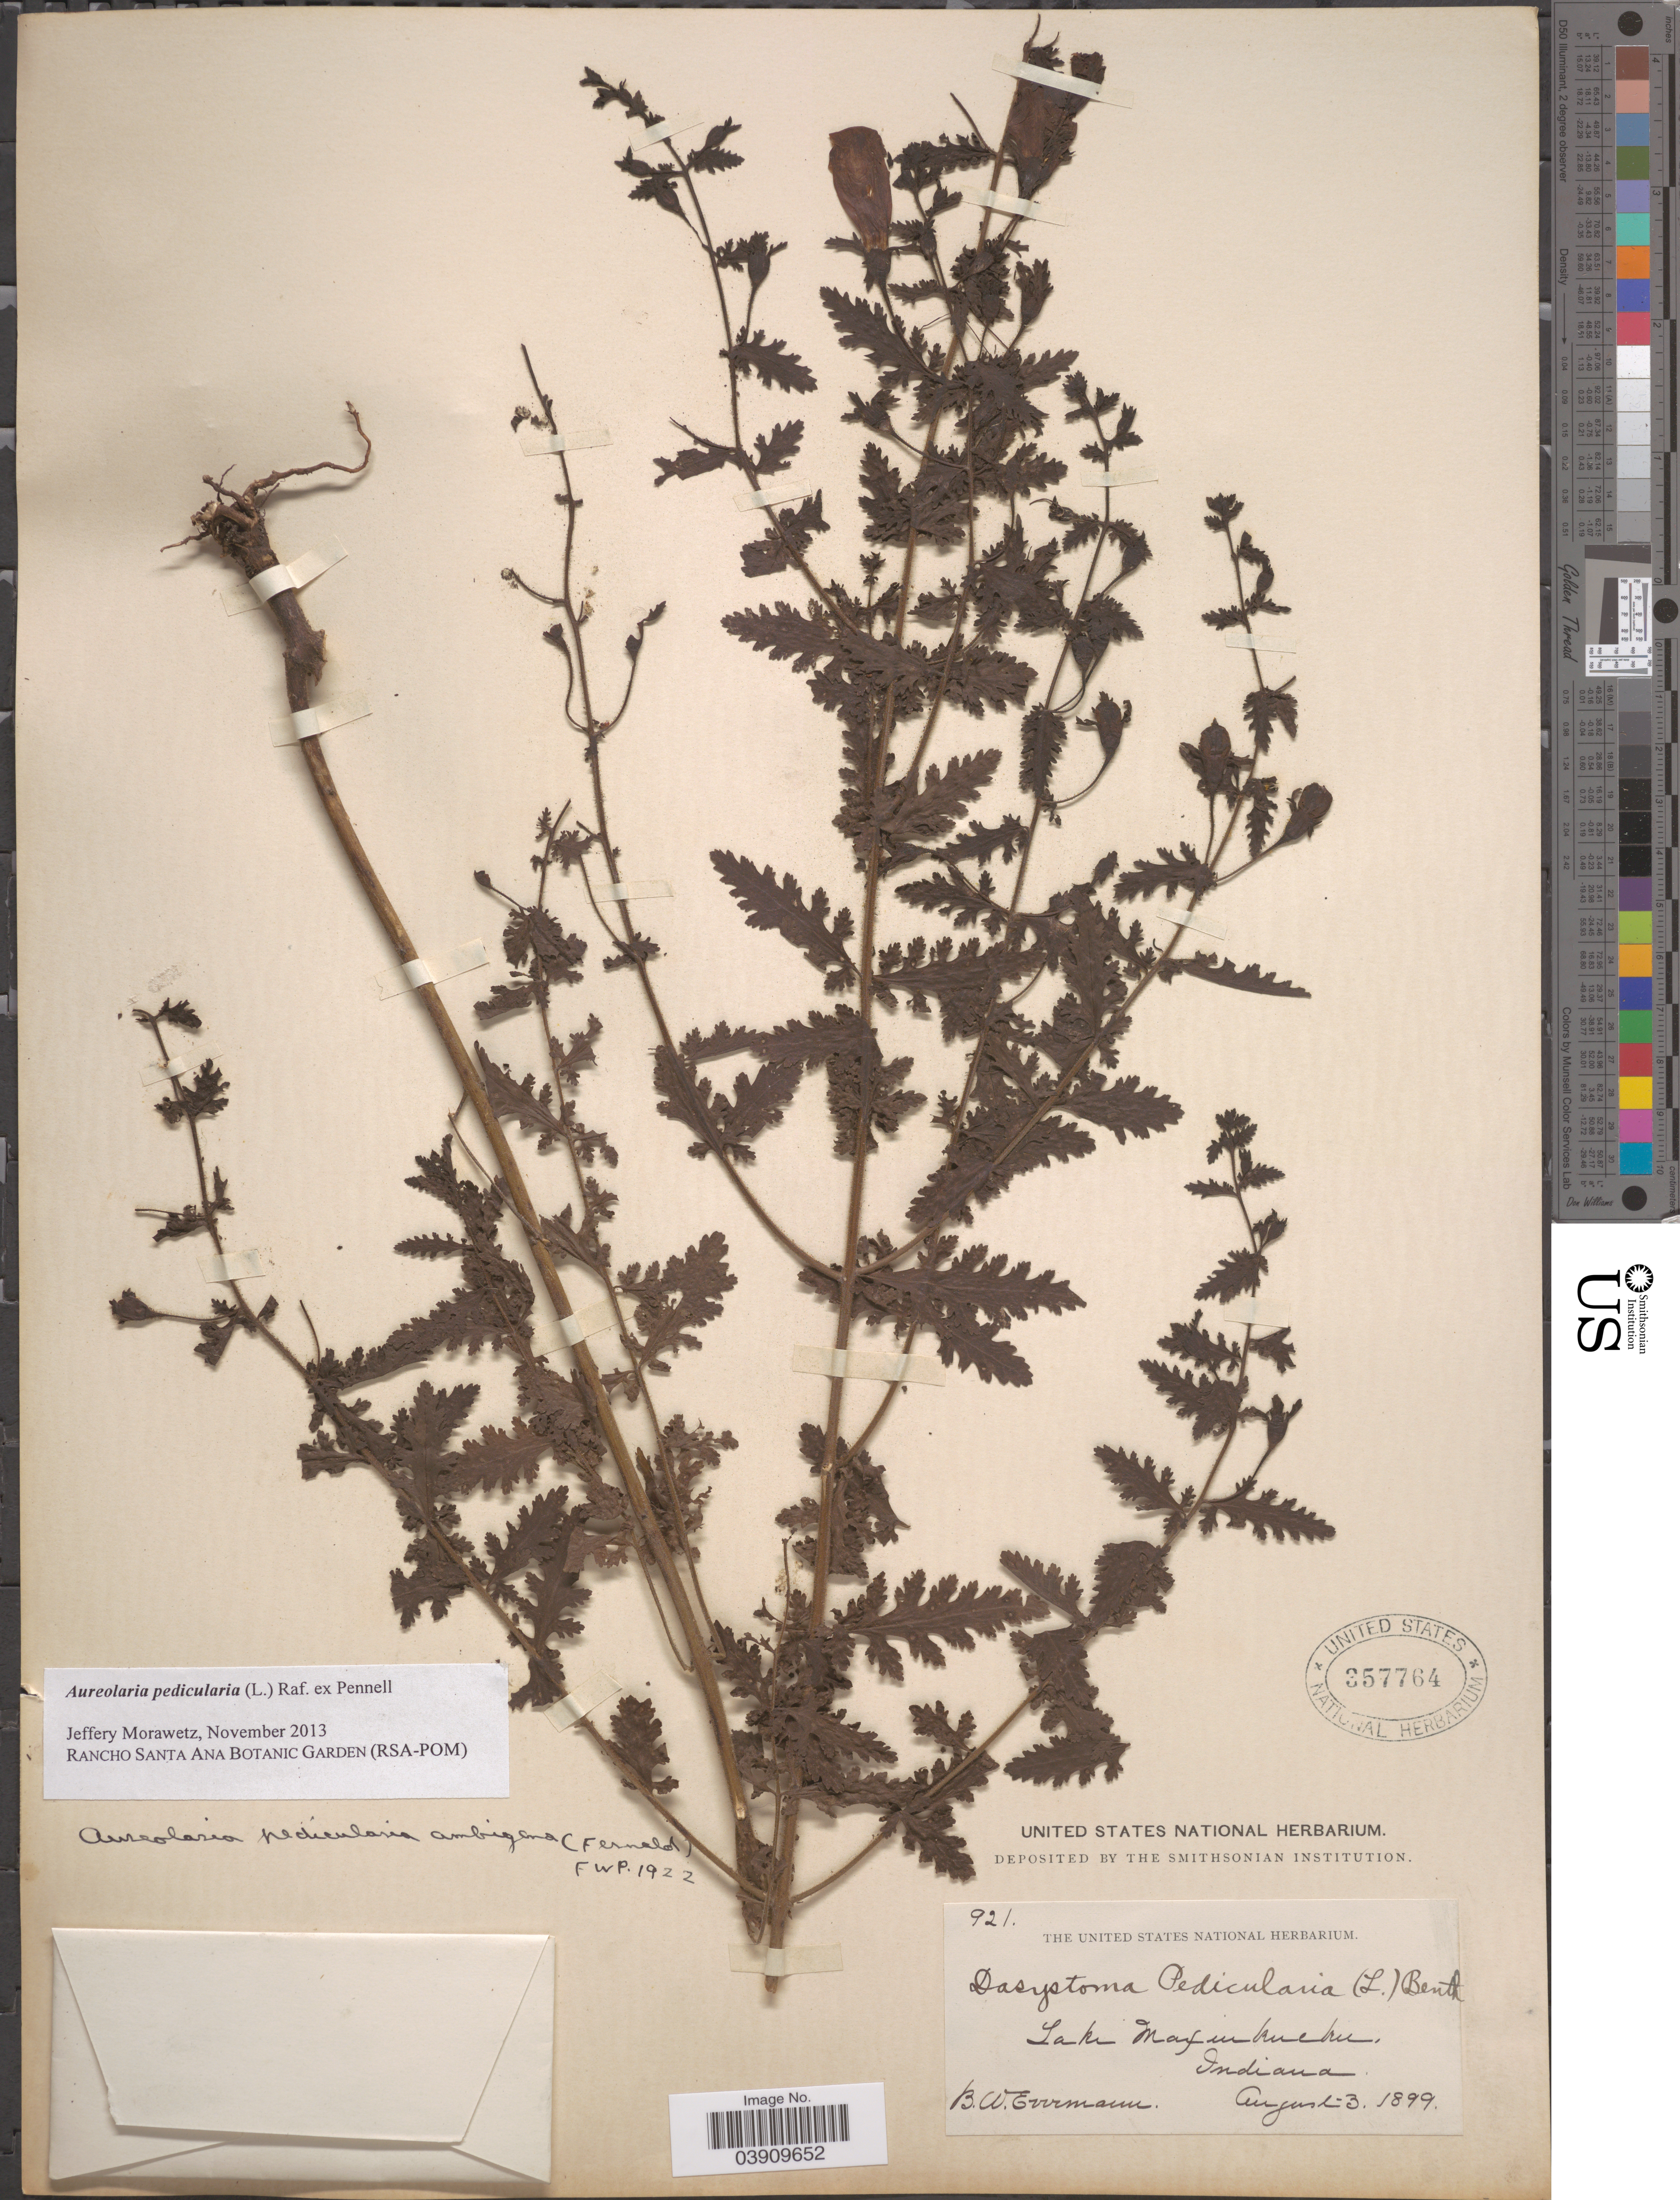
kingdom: Plantae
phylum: Tracheophyta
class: Magnoliopsida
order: Lamiales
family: Orobanchaceae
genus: Aureolaria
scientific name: Aureolaria pedicularia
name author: (L.) Raf. ex Farw.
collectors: B. W. Evermann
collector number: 921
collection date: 1899-08-03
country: United States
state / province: Indiana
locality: Lake Maxinkuckee.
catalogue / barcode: US 357764